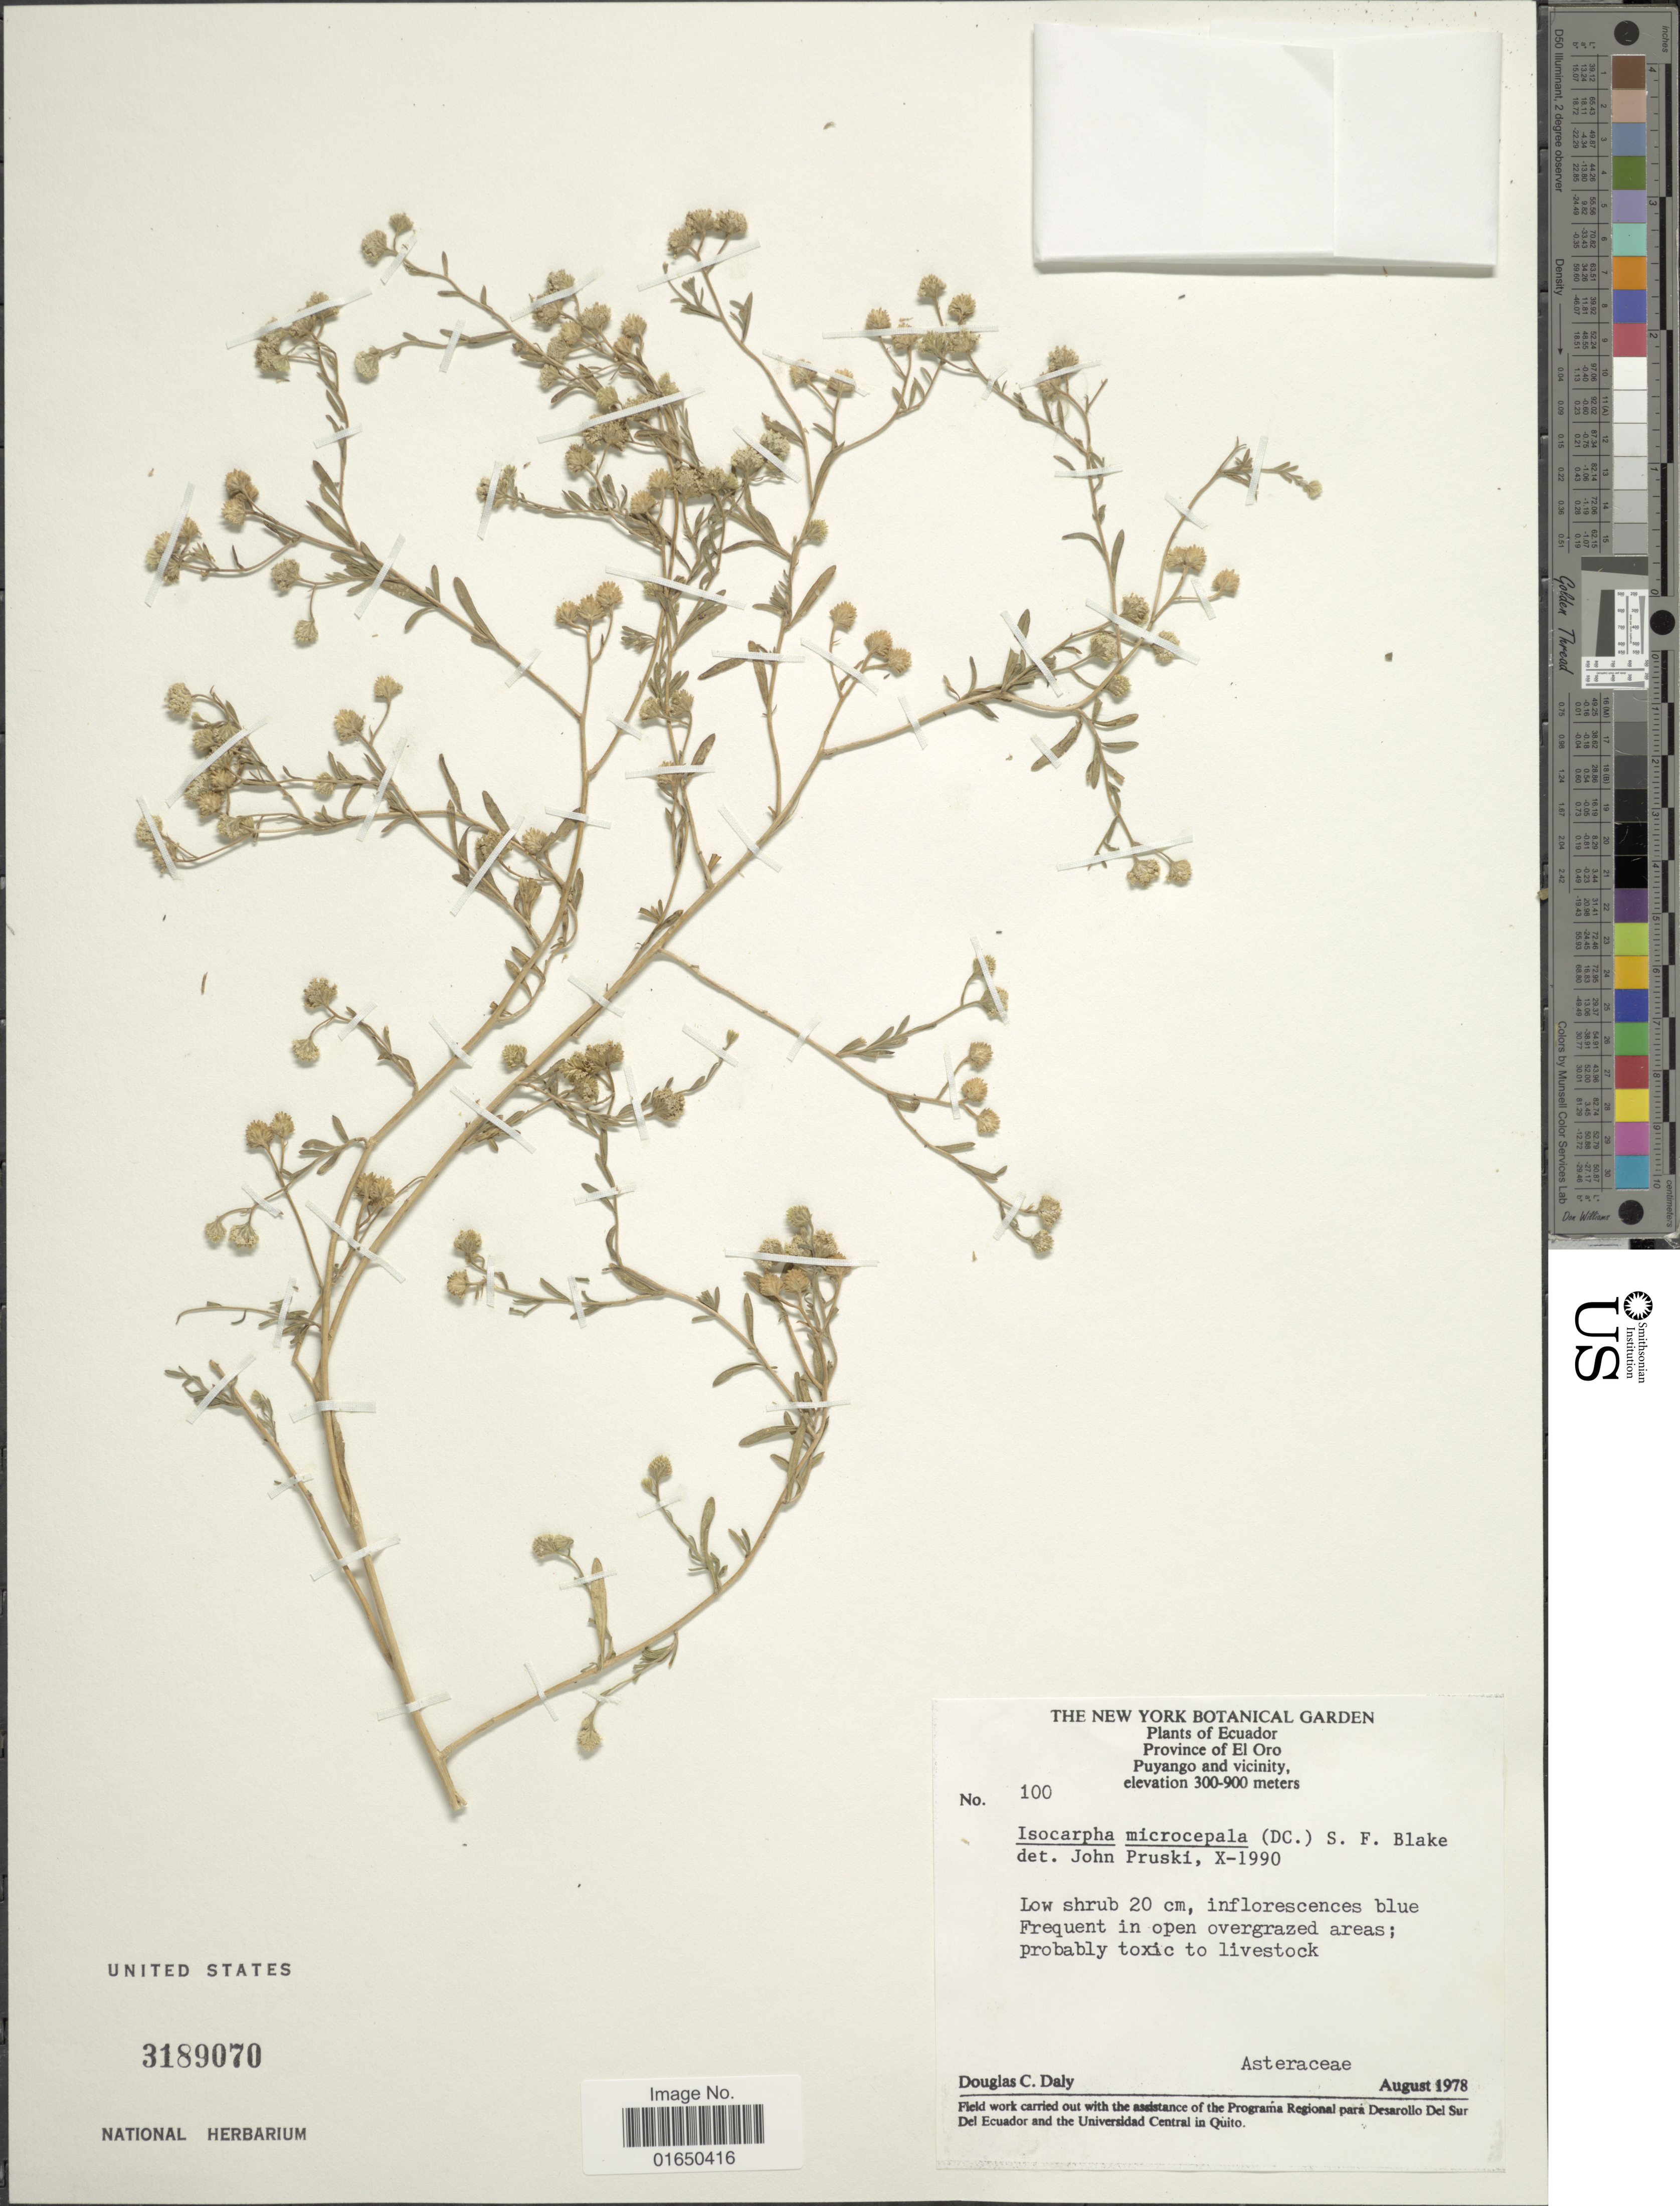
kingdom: Plantae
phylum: Tracheophyta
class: Magnoliopsida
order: Asterales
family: Asteraceae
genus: Isocarpha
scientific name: Isocarpha microcephala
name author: (DC.) S.F. Blake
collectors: D. C. Daly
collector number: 100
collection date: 1978-08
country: Ecuador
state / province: El Oro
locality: Puyango ad vicinity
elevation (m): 300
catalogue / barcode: US 3189070